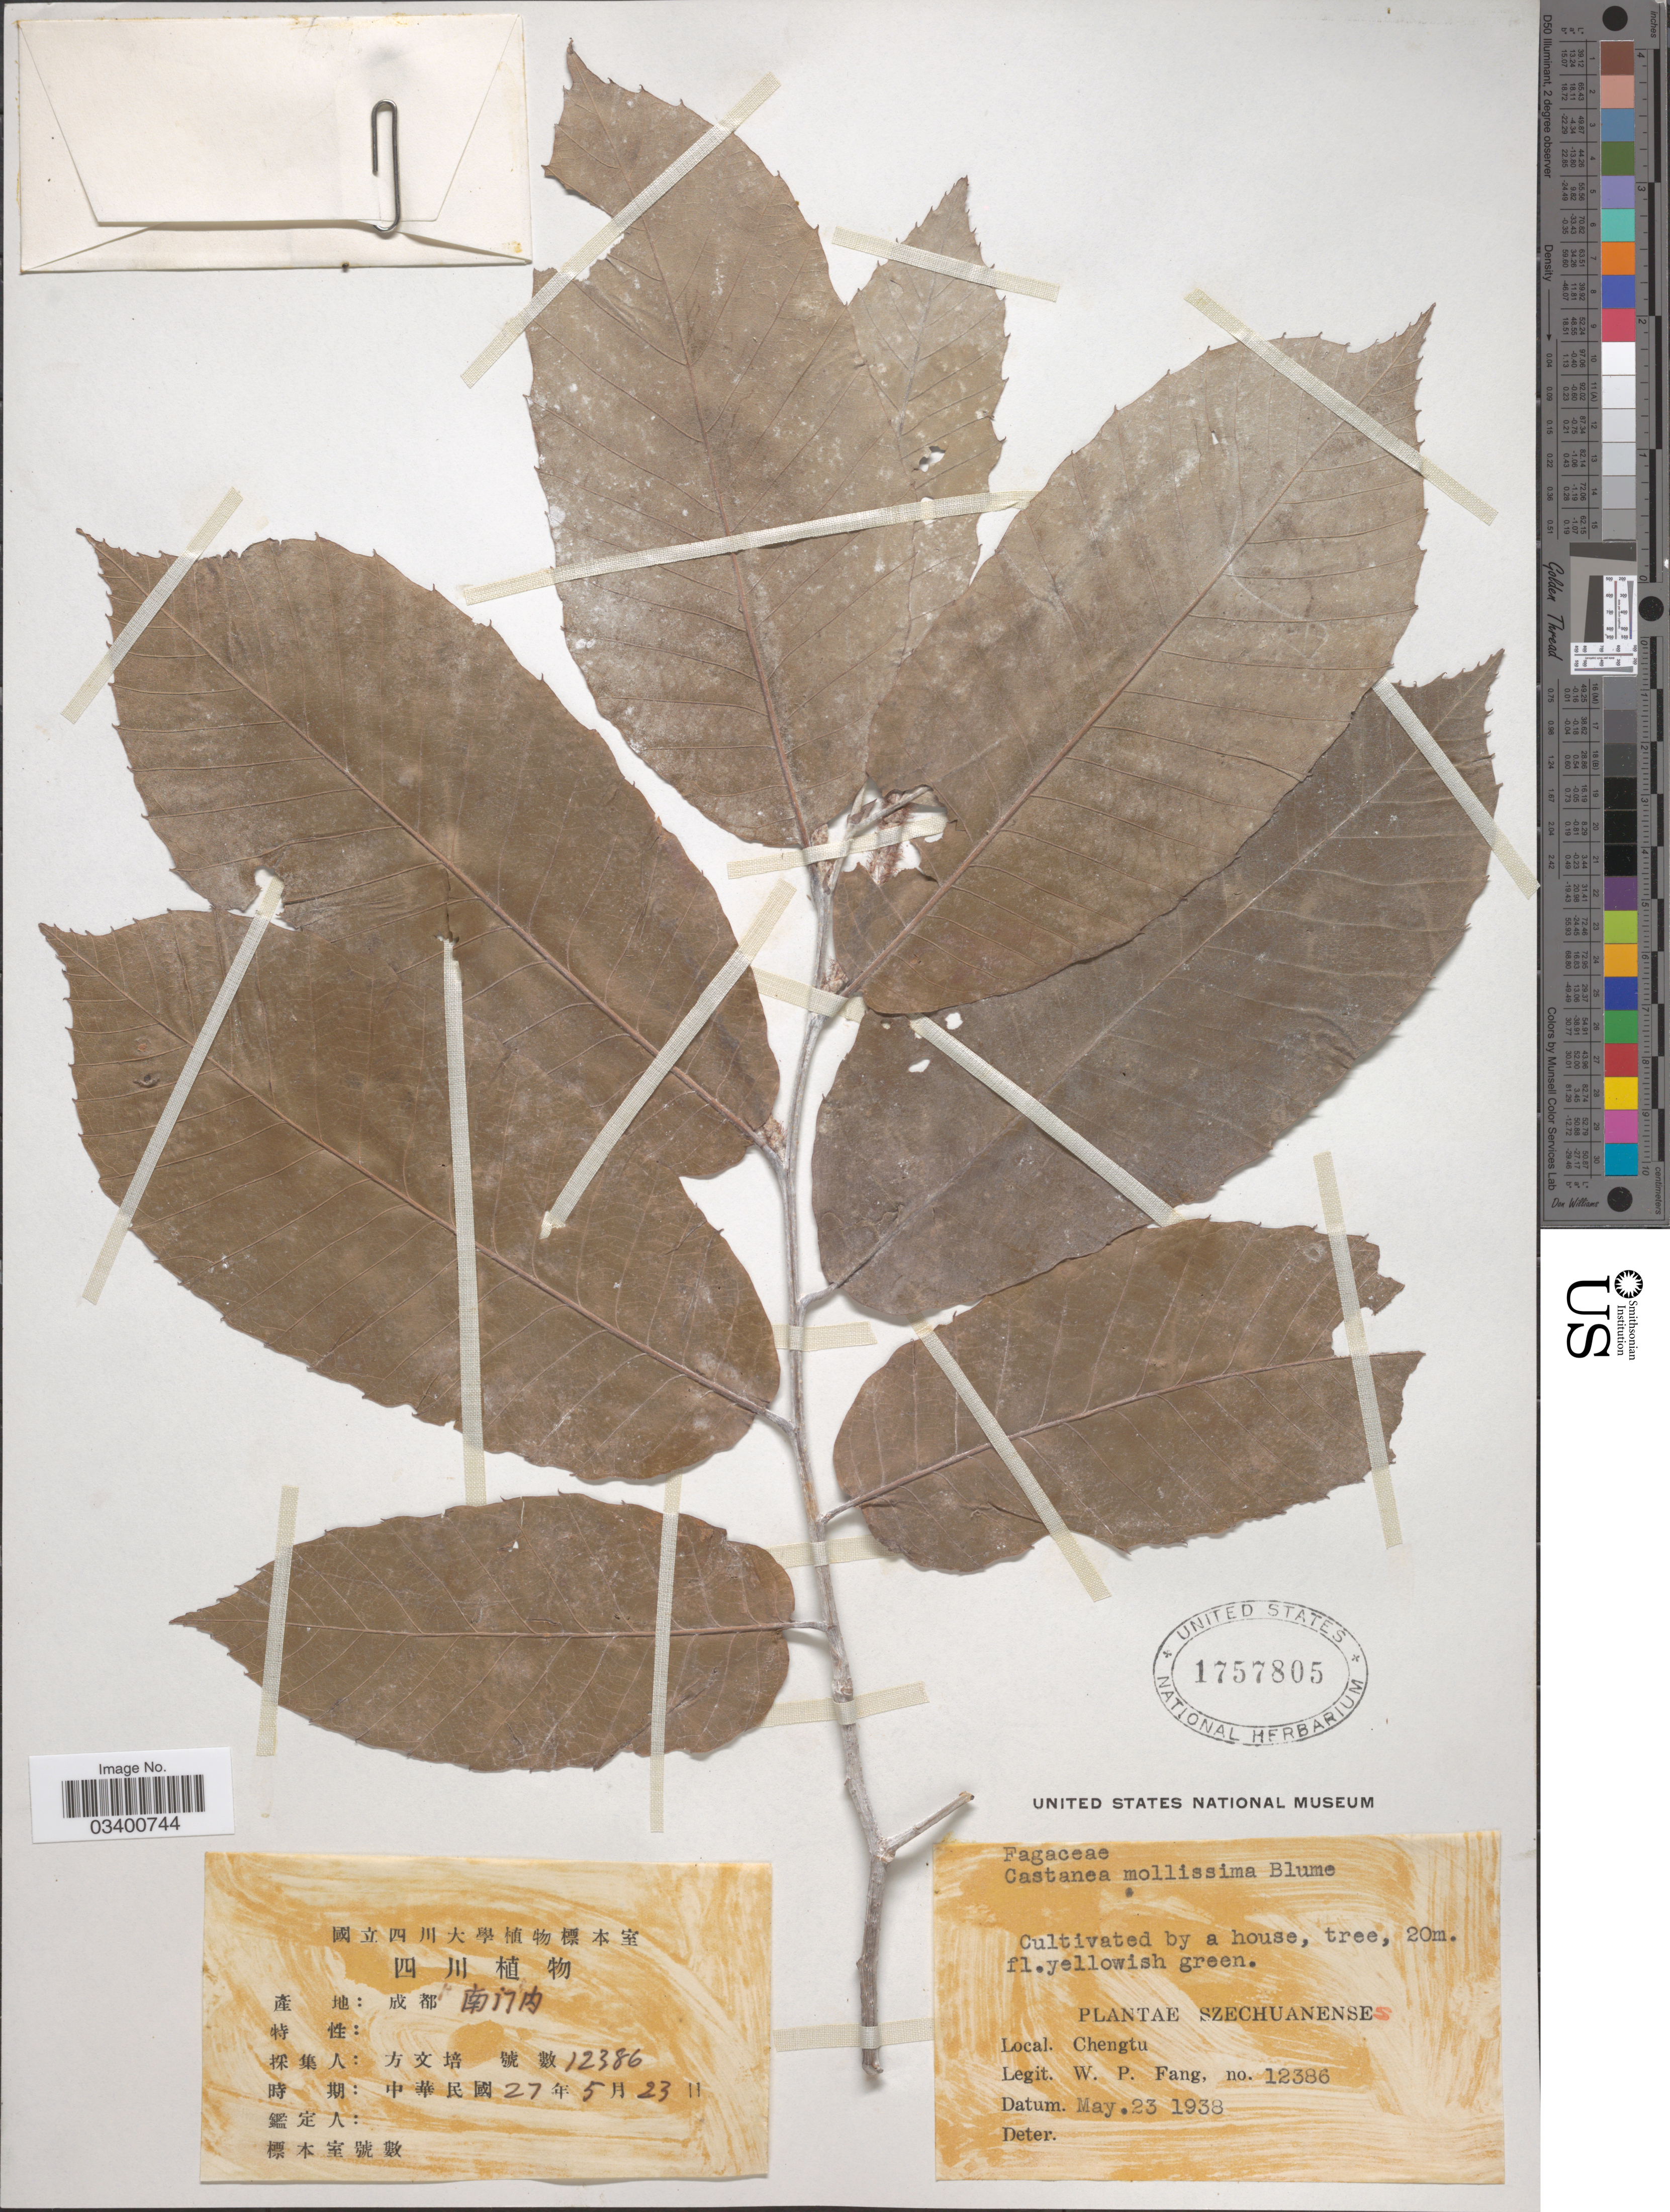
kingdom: Plantae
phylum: Tracheophyta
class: Magnoliopsida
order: Fagales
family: Fagaceae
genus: Castanea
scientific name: Castanea mollissima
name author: Blume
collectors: W. P. Fang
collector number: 12386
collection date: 1938-05-23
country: China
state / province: Sichuan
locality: Chengtu.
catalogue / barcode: US 1757805